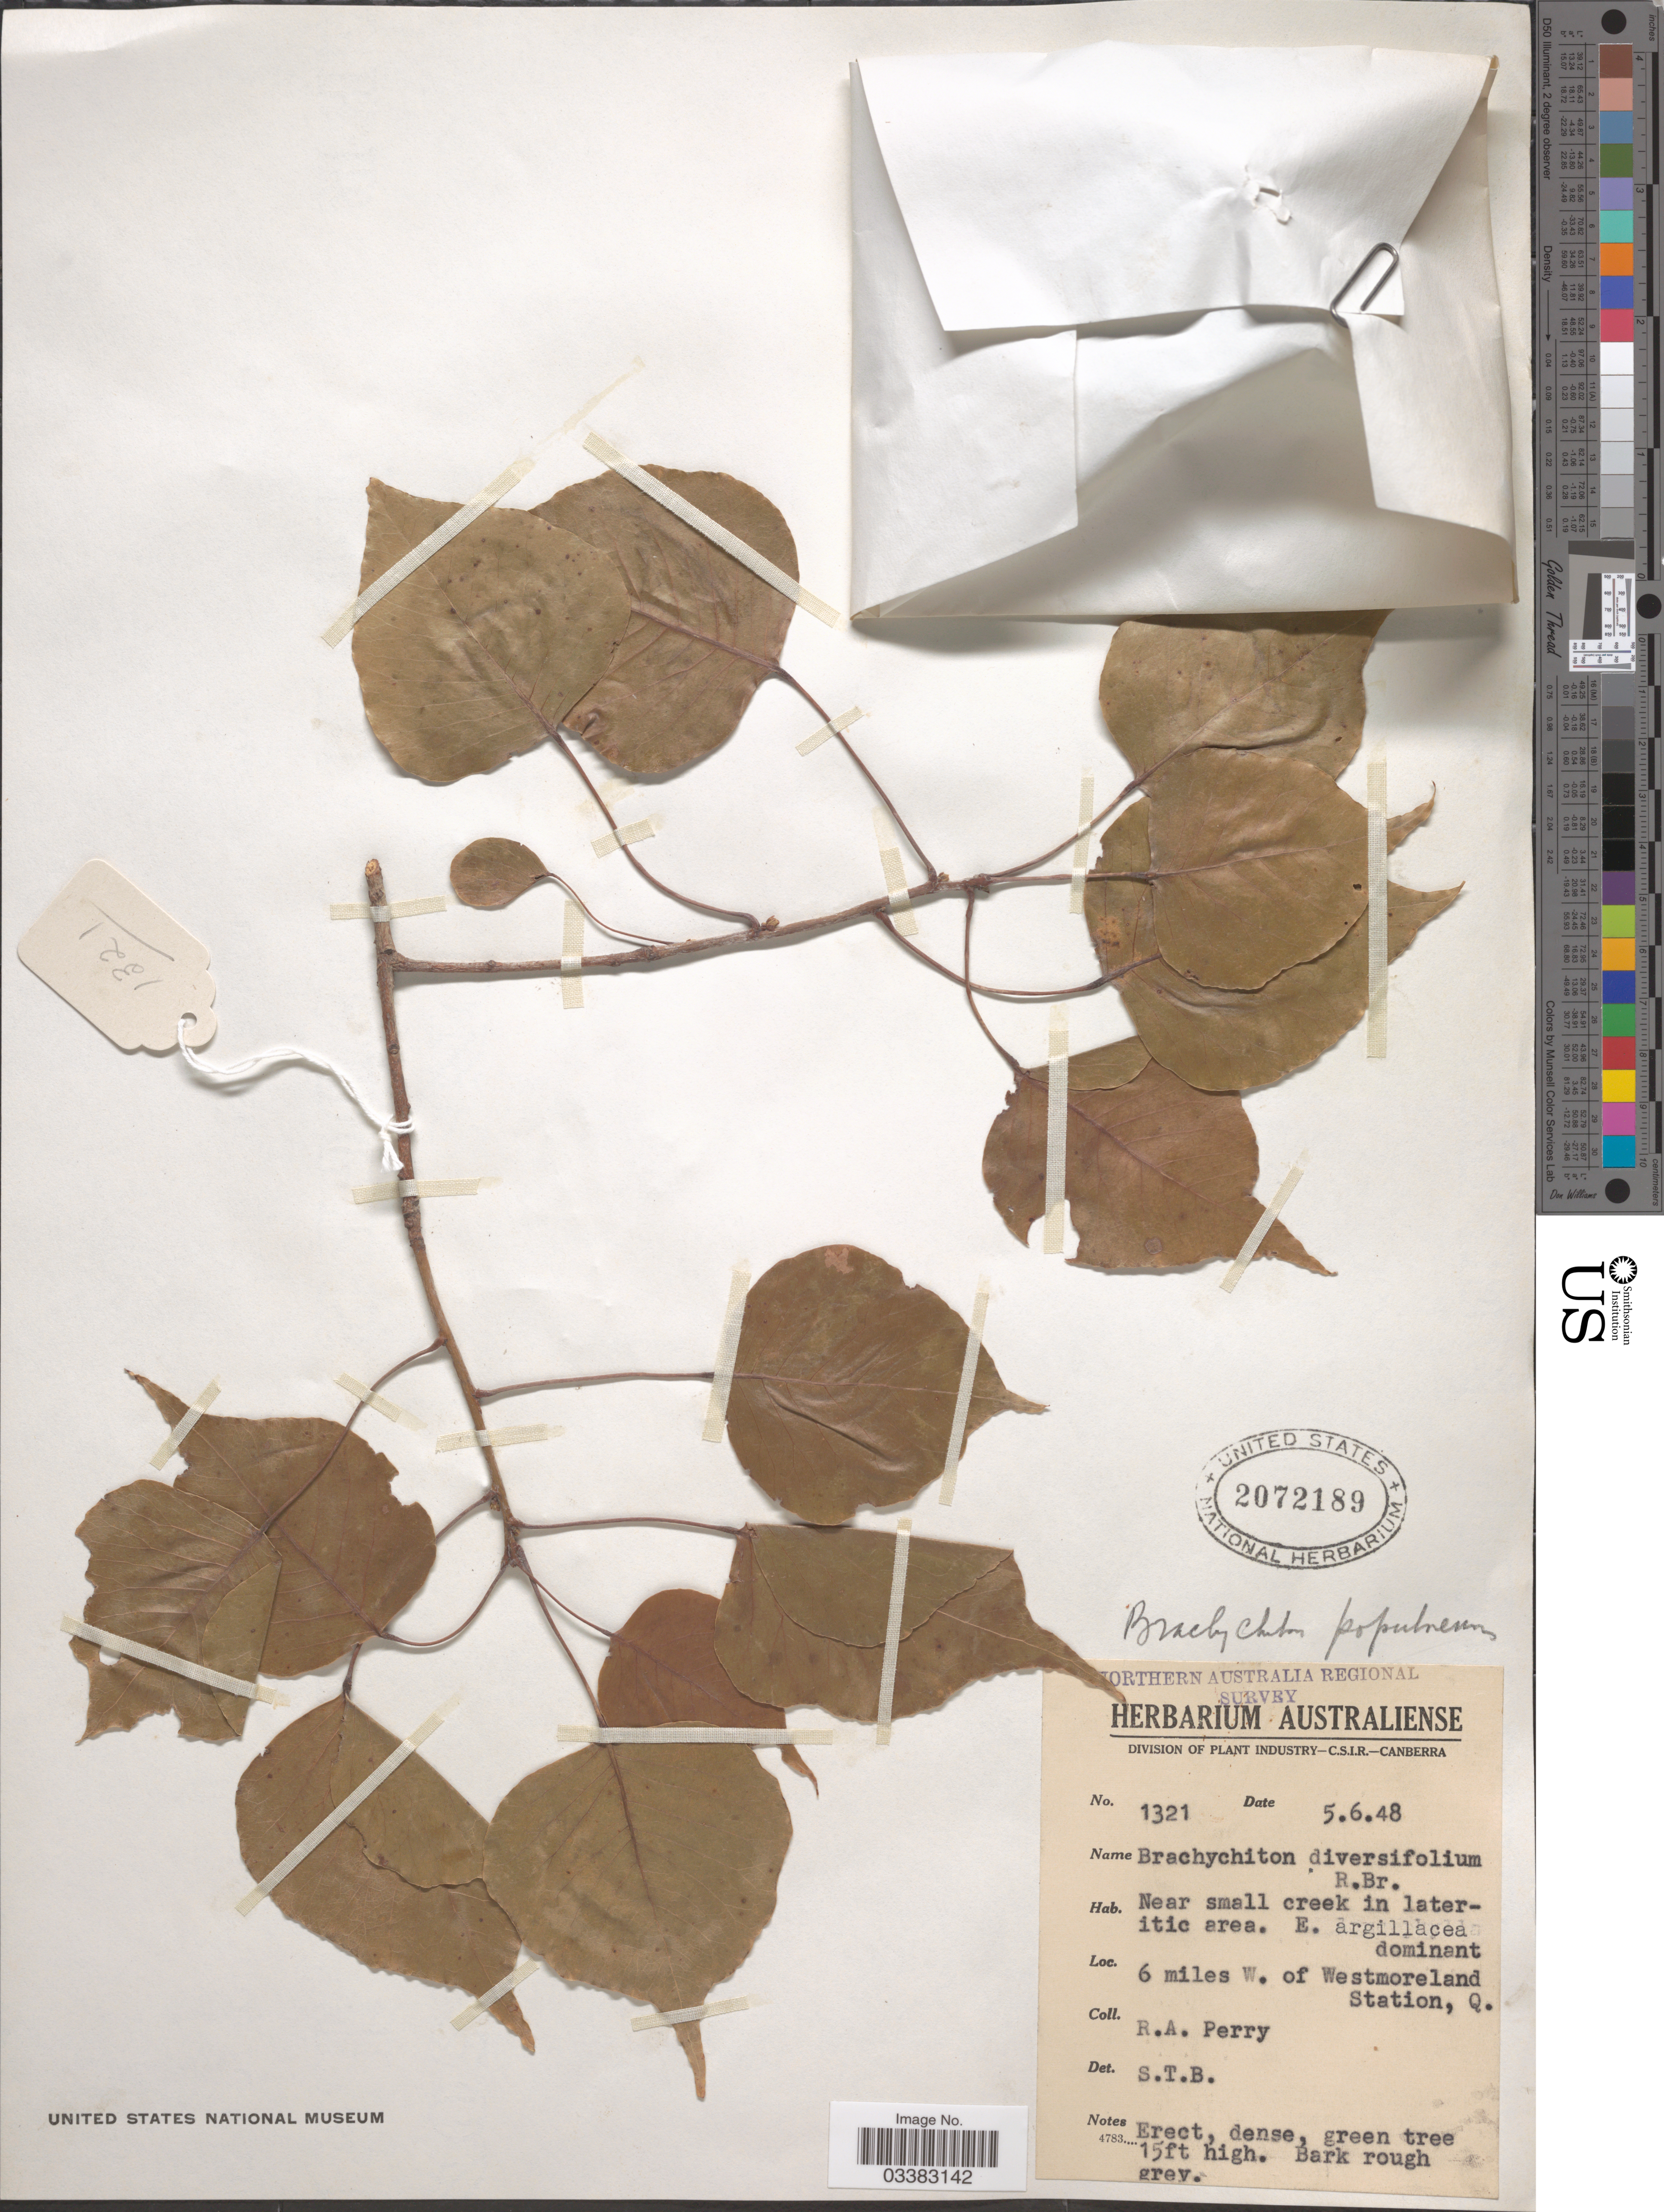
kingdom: Plantae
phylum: Tracheophyta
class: Magnoliopsida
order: Malvales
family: Malvaceae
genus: Brachychiton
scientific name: Brachychiton populneus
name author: (Schott & Endl.) R. Br.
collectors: Perry, R. A.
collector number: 1321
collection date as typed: Transcribed d/m/y: 5/6/48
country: Australia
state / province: Queensland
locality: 6 miles W. of Westmoreland Station, Q.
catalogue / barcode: US 2072189